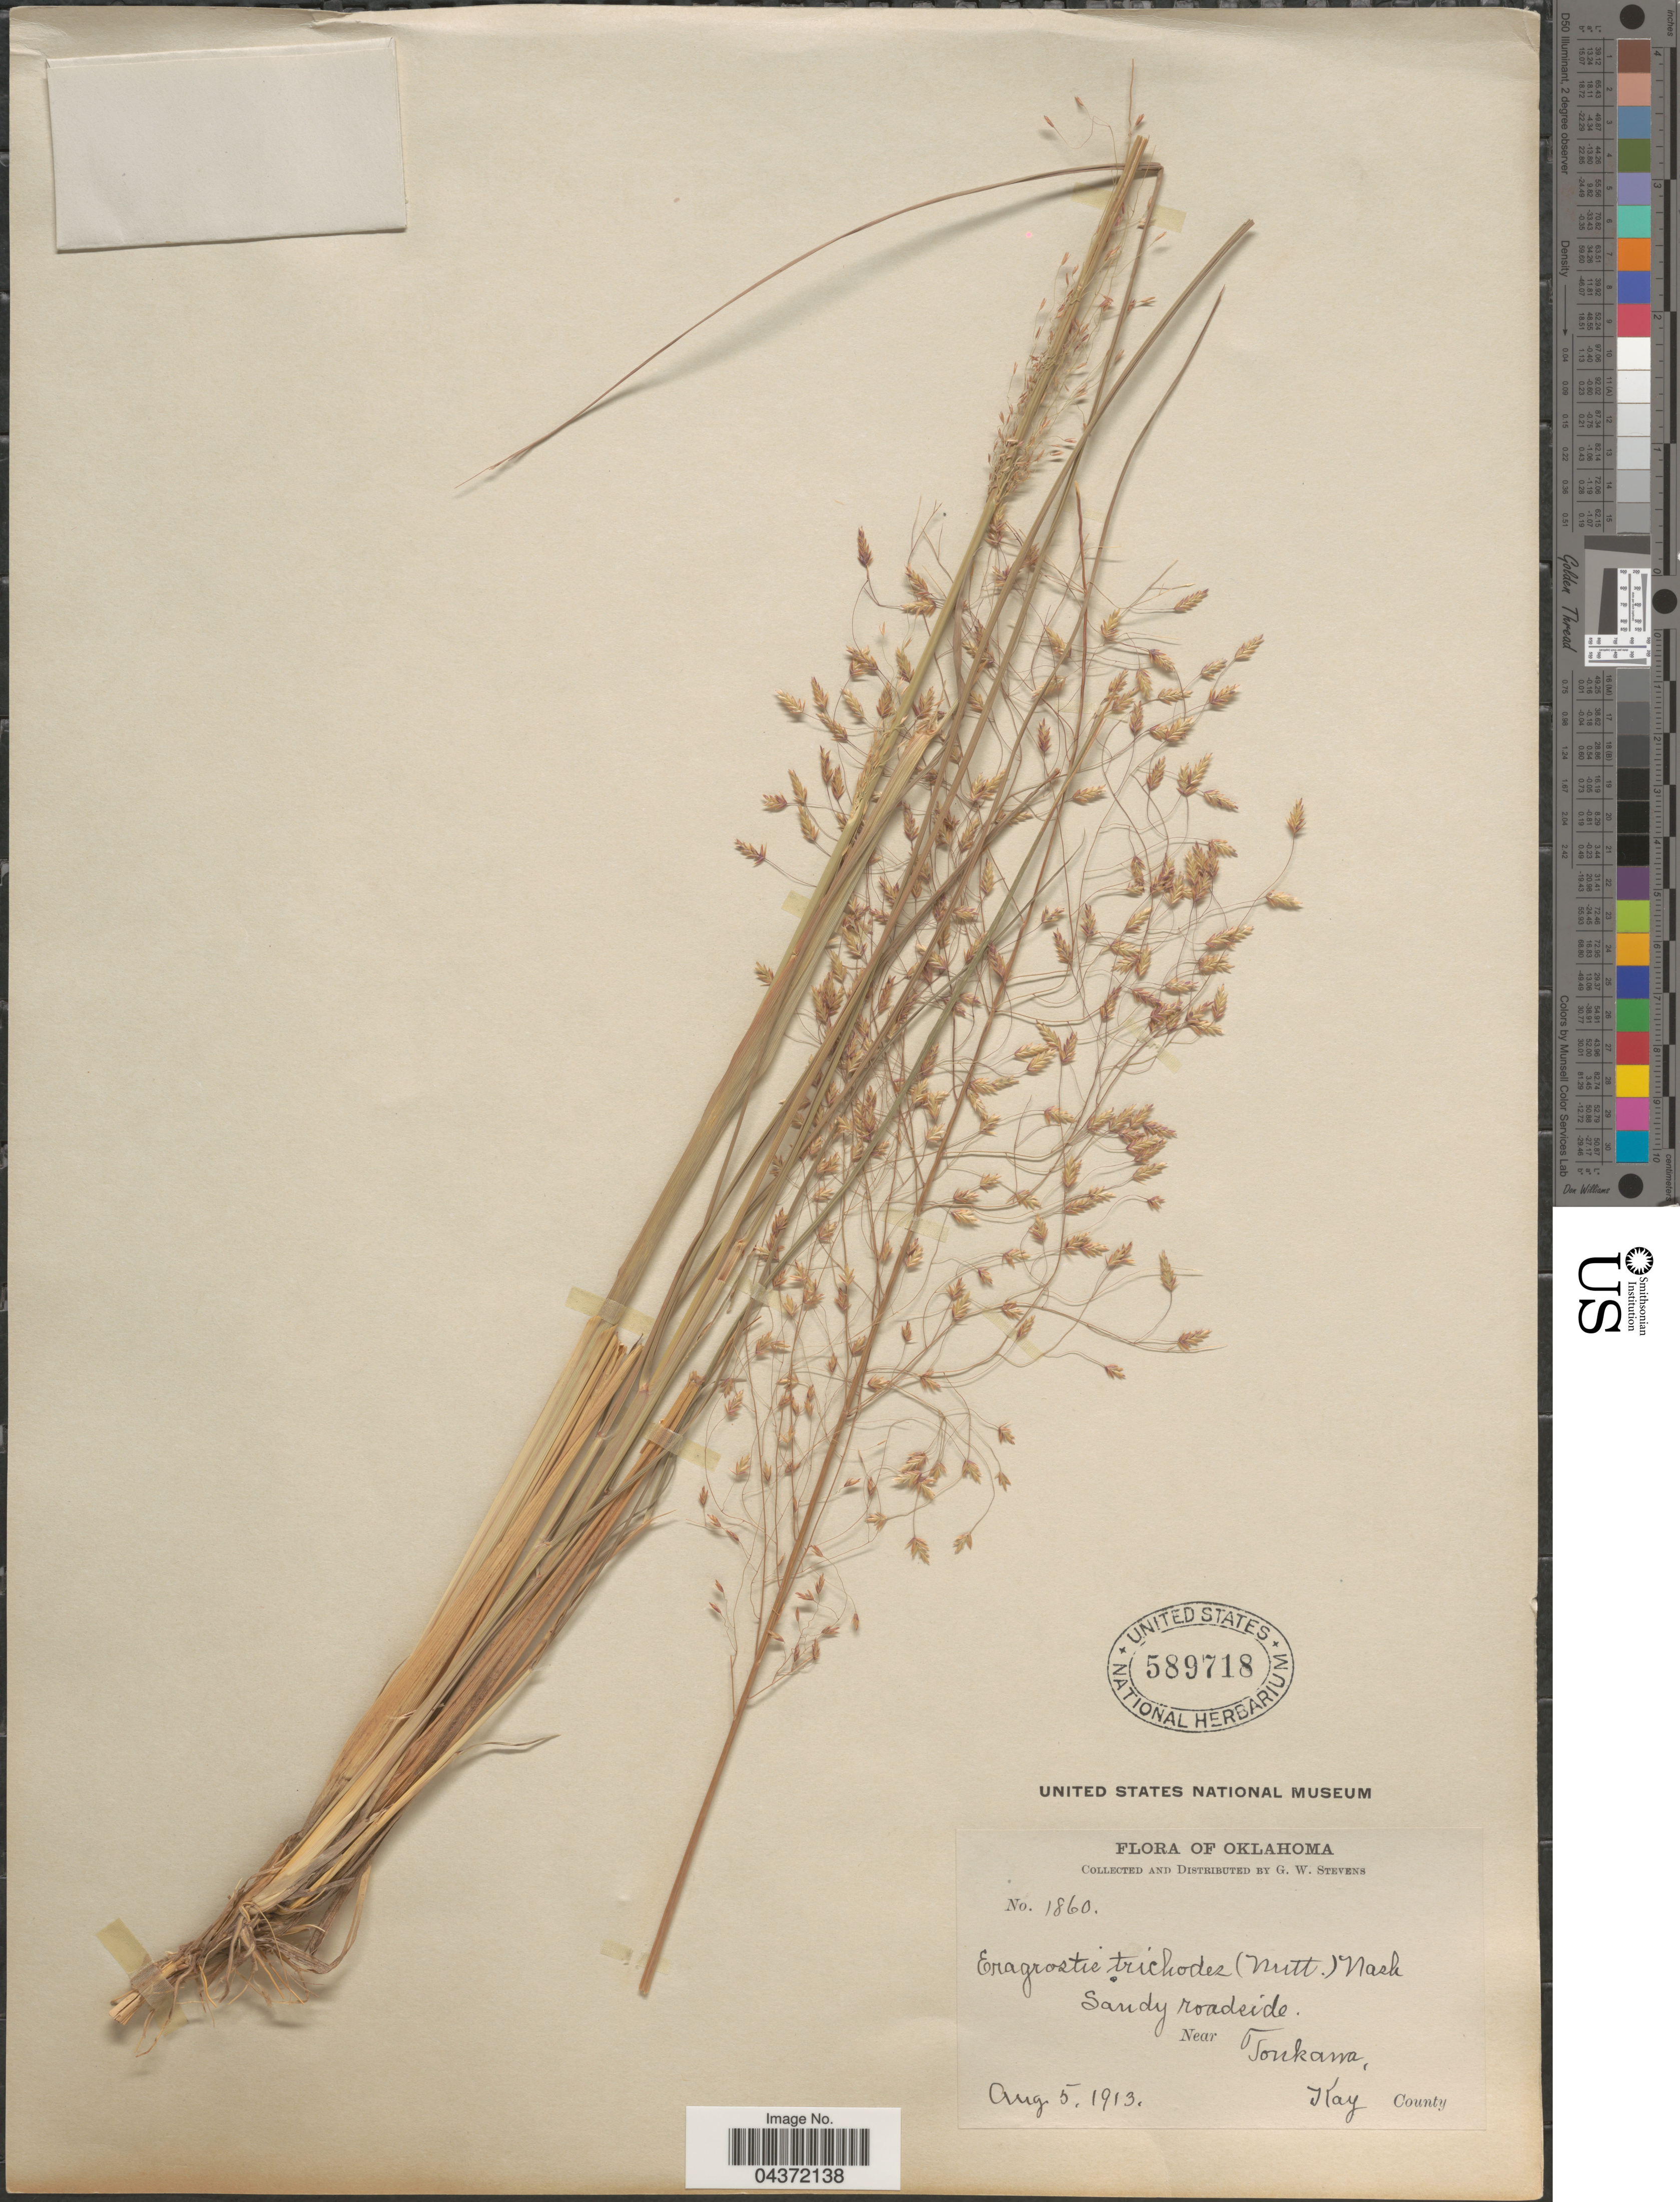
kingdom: Plantae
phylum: Tracheophyta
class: Liliopsida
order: Poales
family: Poaceae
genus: Eragrostis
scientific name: Eragrostis trichodes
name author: (Nutt.) Alph. Wood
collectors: G. W. Stevens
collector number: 1860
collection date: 1913-08-05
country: United States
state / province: Oklahoma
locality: Sandy roadside. Near Tonkawa, Kay County.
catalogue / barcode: US 589718